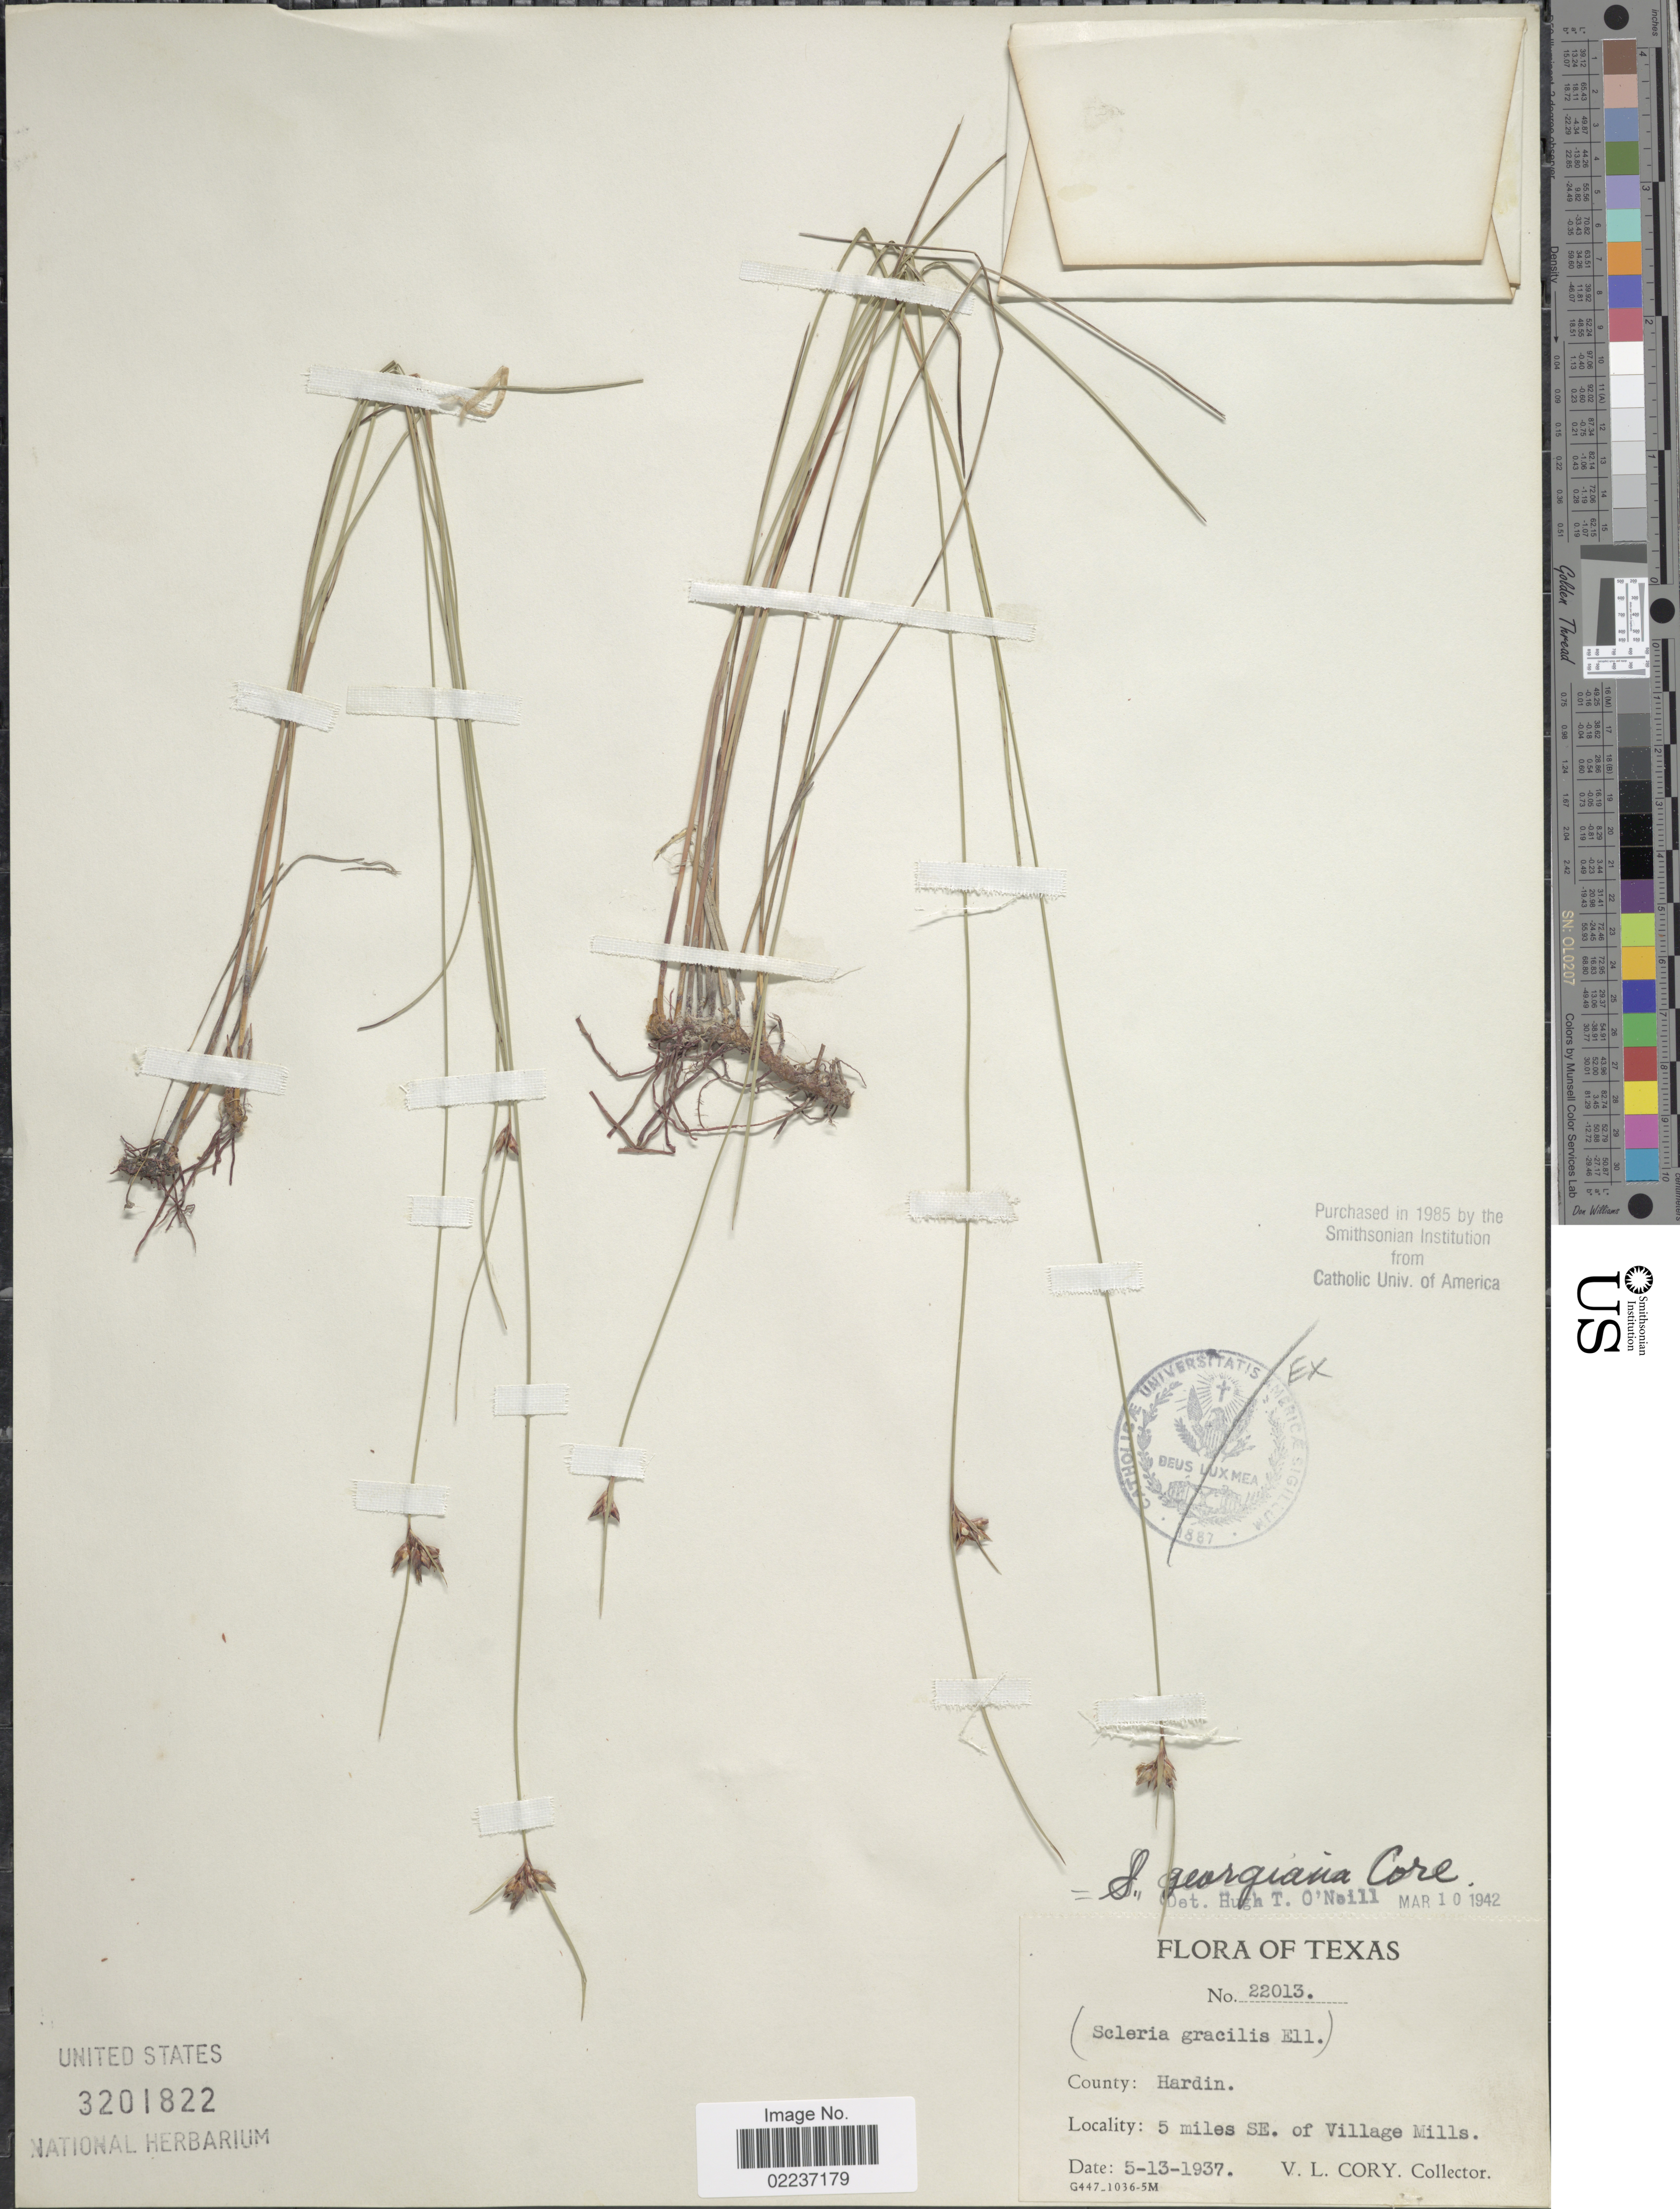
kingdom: Plantae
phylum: Tracheophyta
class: Liliopsida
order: Poales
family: Cyperaceae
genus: Scleria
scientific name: Scleria georgiana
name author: Core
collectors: V. Cory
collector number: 22013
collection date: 1937-05-13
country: United States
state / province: Texas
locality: County: Hardin, 5 miles SE. of Village Mills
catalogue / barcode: US 3201822